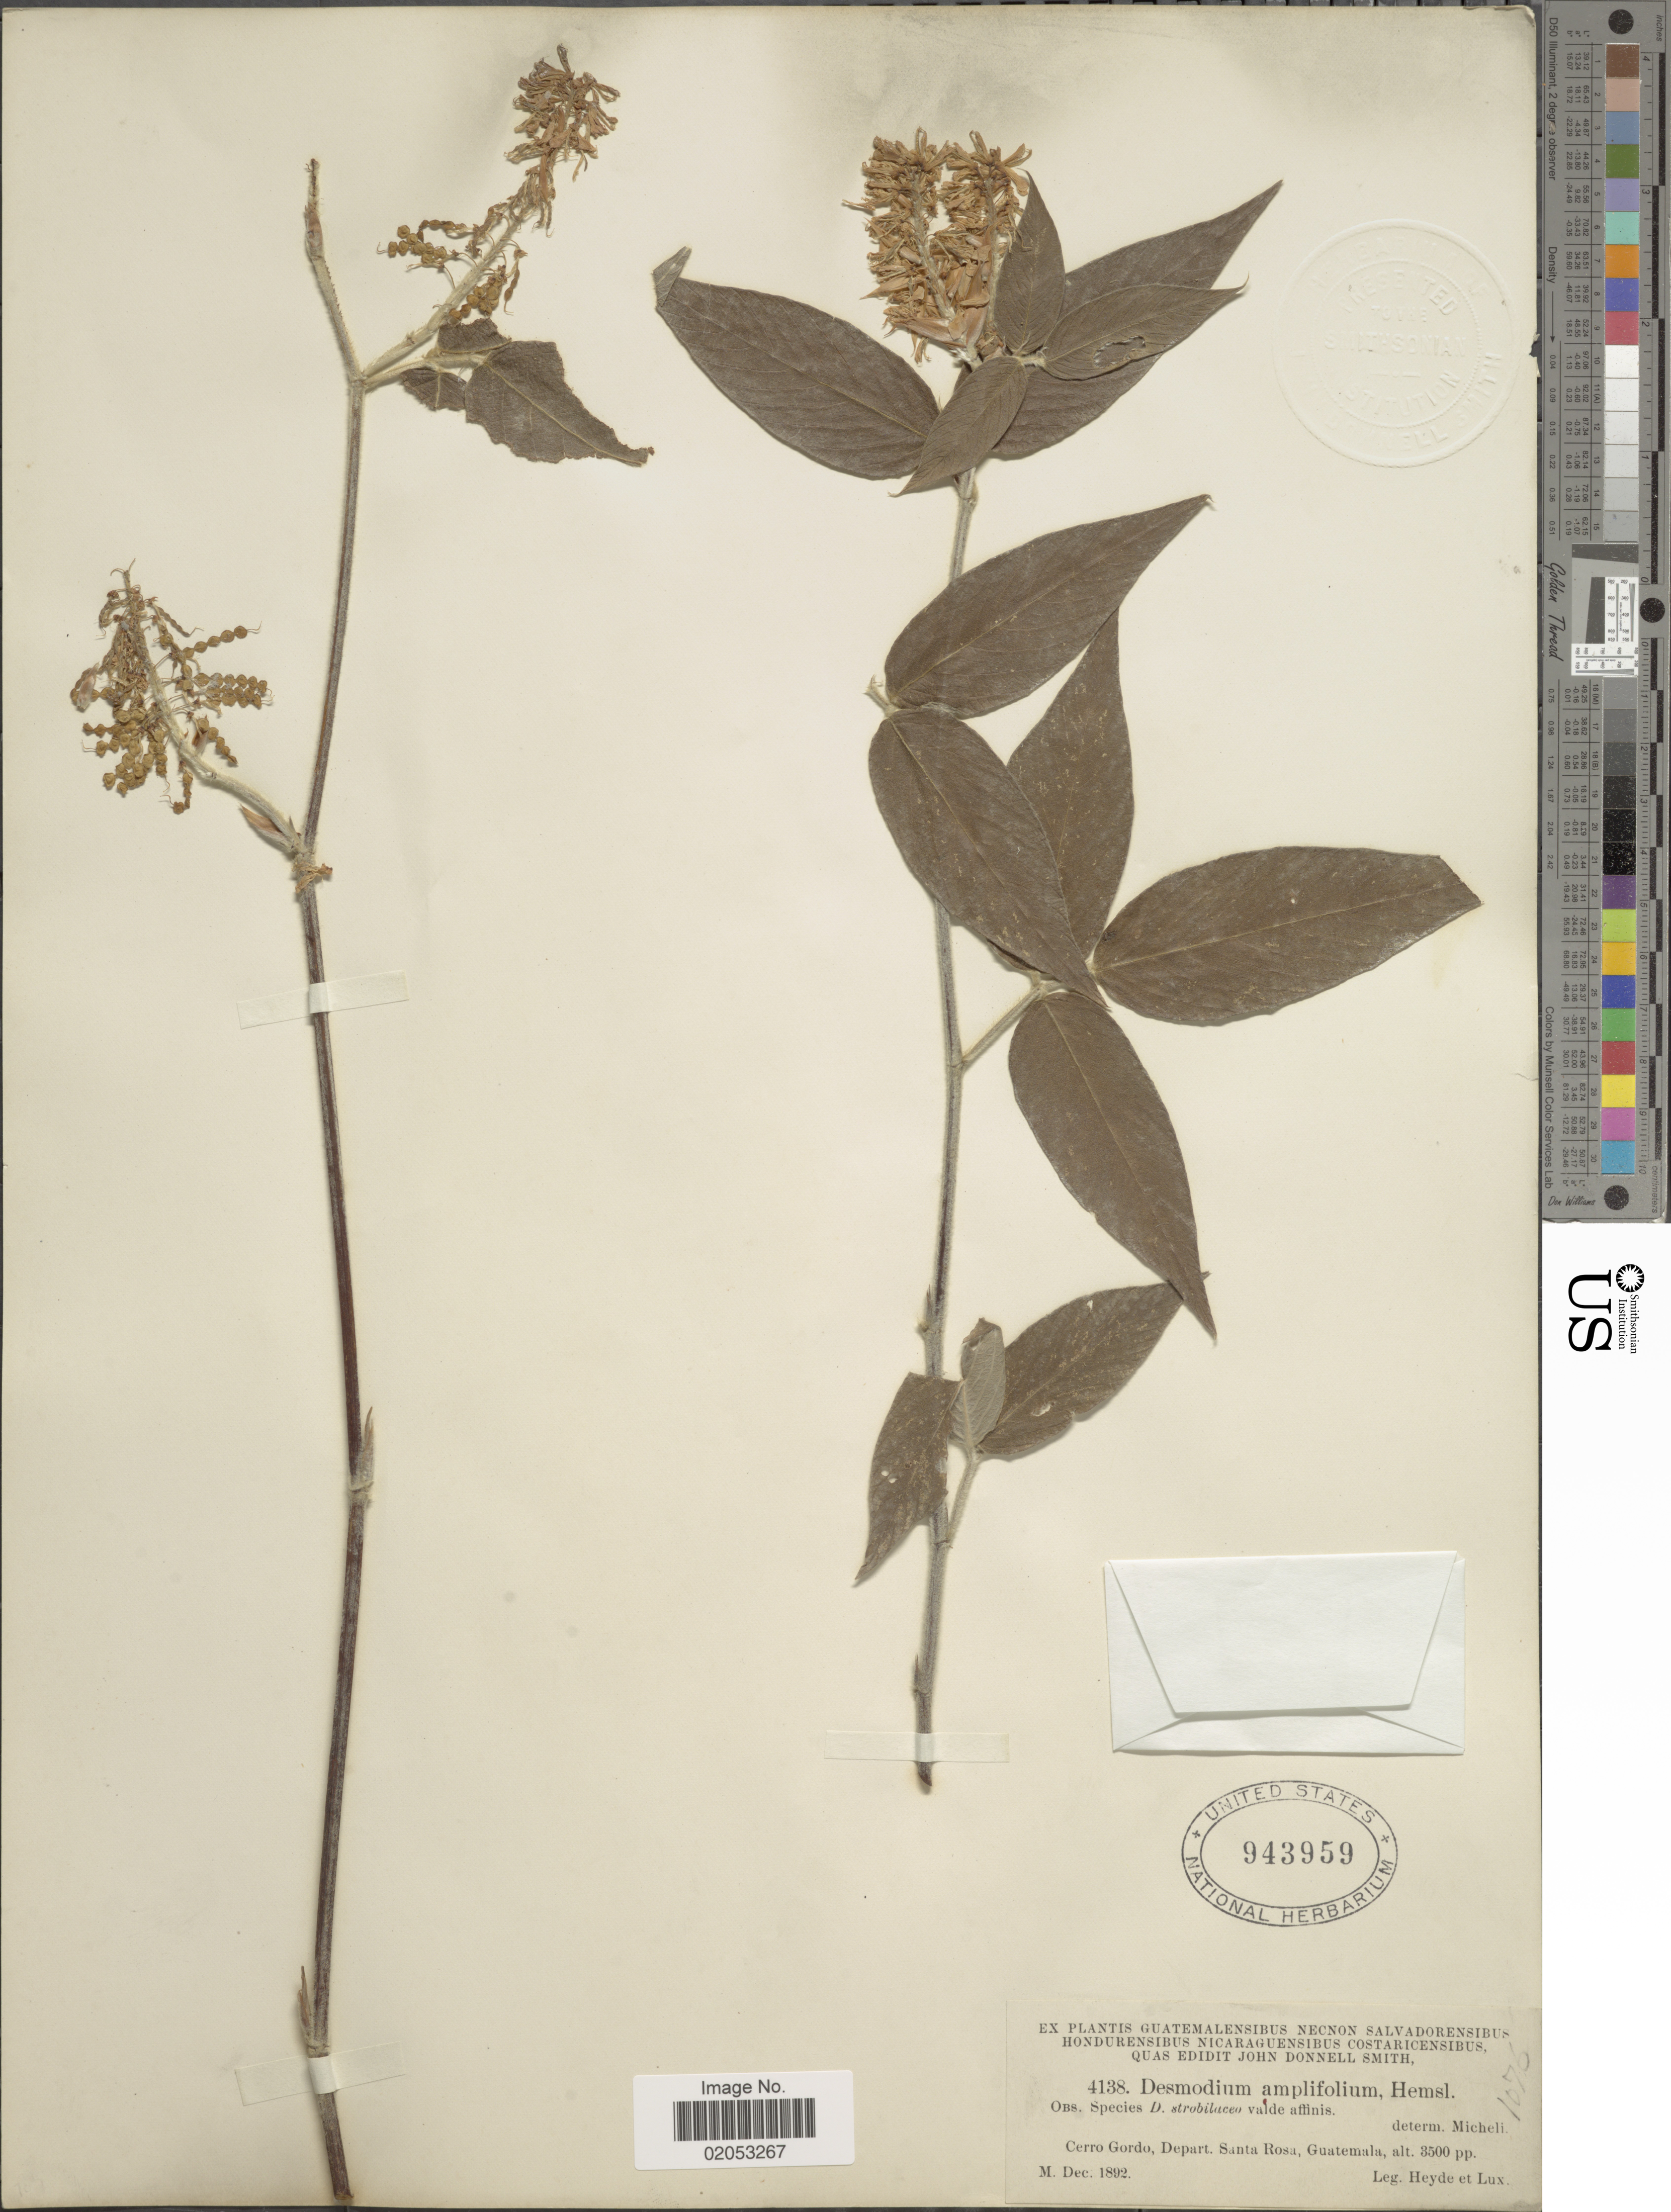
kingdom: Plantae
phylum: Tracheophyta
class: Magnoliopsida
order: Fabales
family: Fabaceae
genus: Desmodium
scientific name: Desmodium amplifolium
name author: Hemsl.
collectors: Heyde & Lux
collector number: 4138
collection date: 1892-12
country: Guatemala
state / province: Santa Rosa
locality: Cerro Gordo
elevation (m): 1067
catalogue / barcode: US 943959